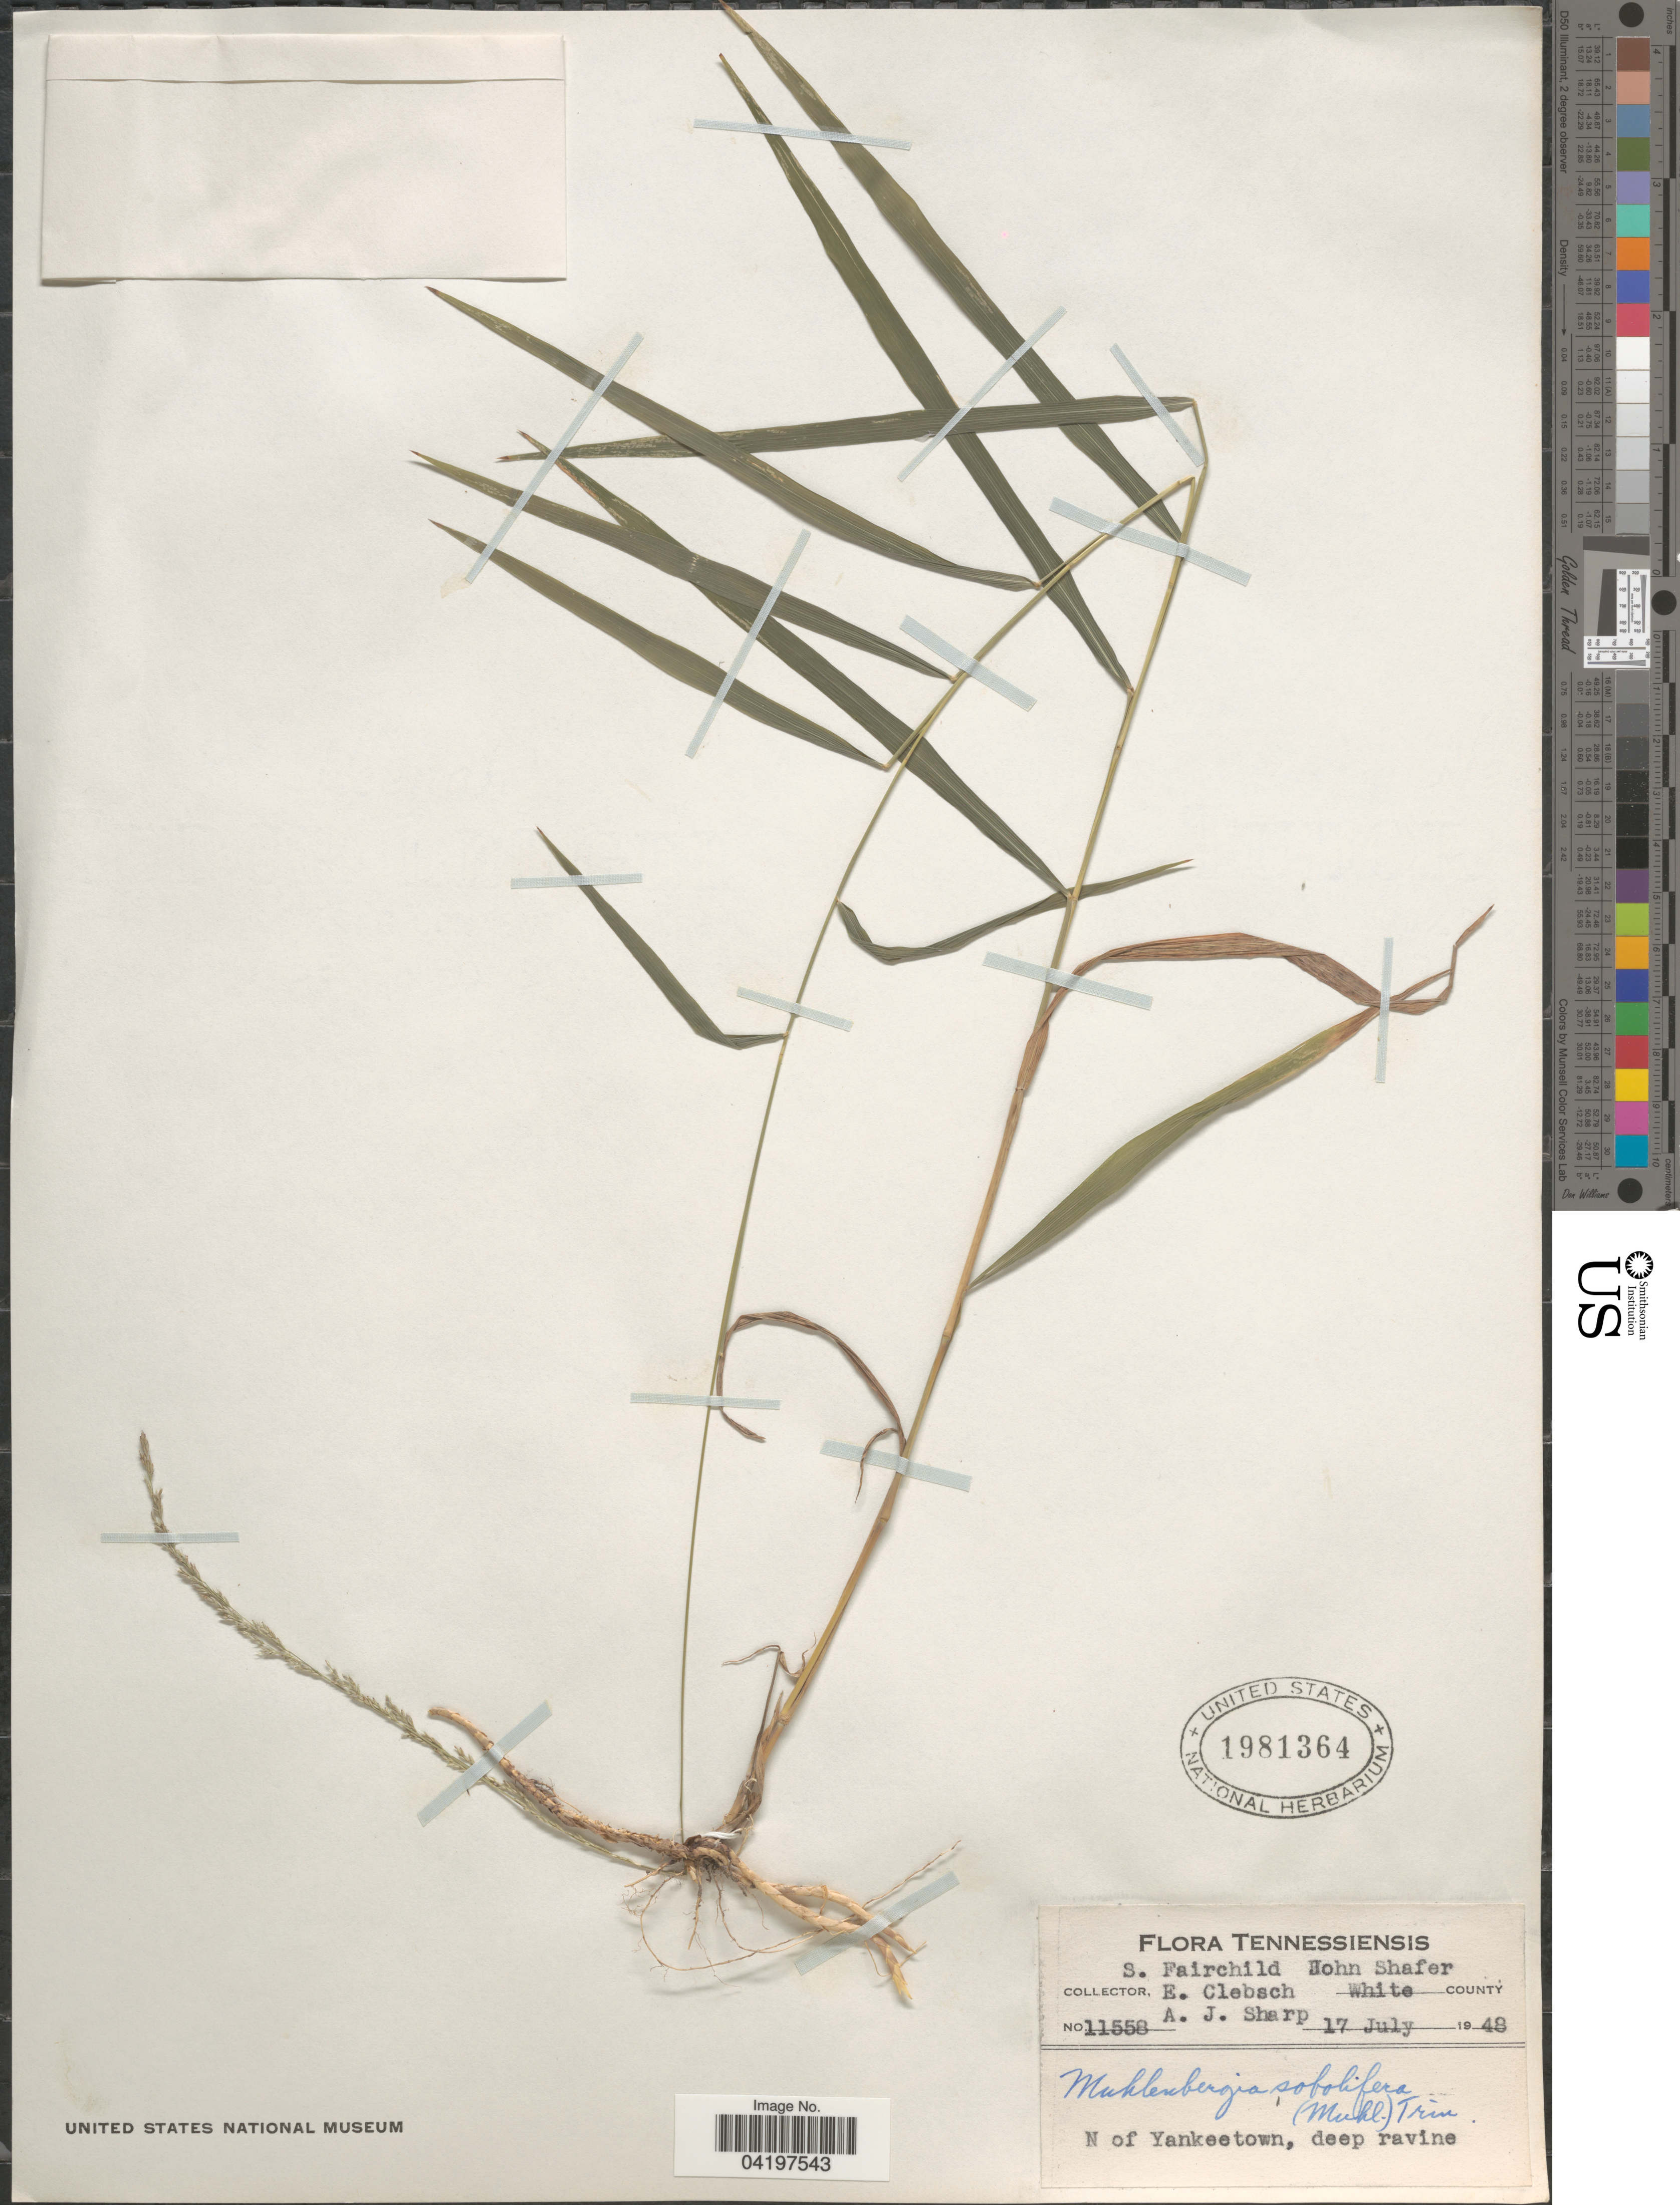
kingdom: Plantae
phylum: Tracheophyta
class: Liliopsida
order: Poales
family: Poaceae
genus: Muhlenbergia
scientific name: Muhlenbergia sobolifera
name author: (Muhl. ex Willd.) Trin.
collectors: S. Fairchild, J. A. Shafer, E. Clebsch & A. J. Sharp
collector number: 11558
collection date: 1948-07-17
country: United States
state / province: Tennessee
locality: White county. N of Yankeetown, deep ravine.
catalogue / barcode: US 1981364